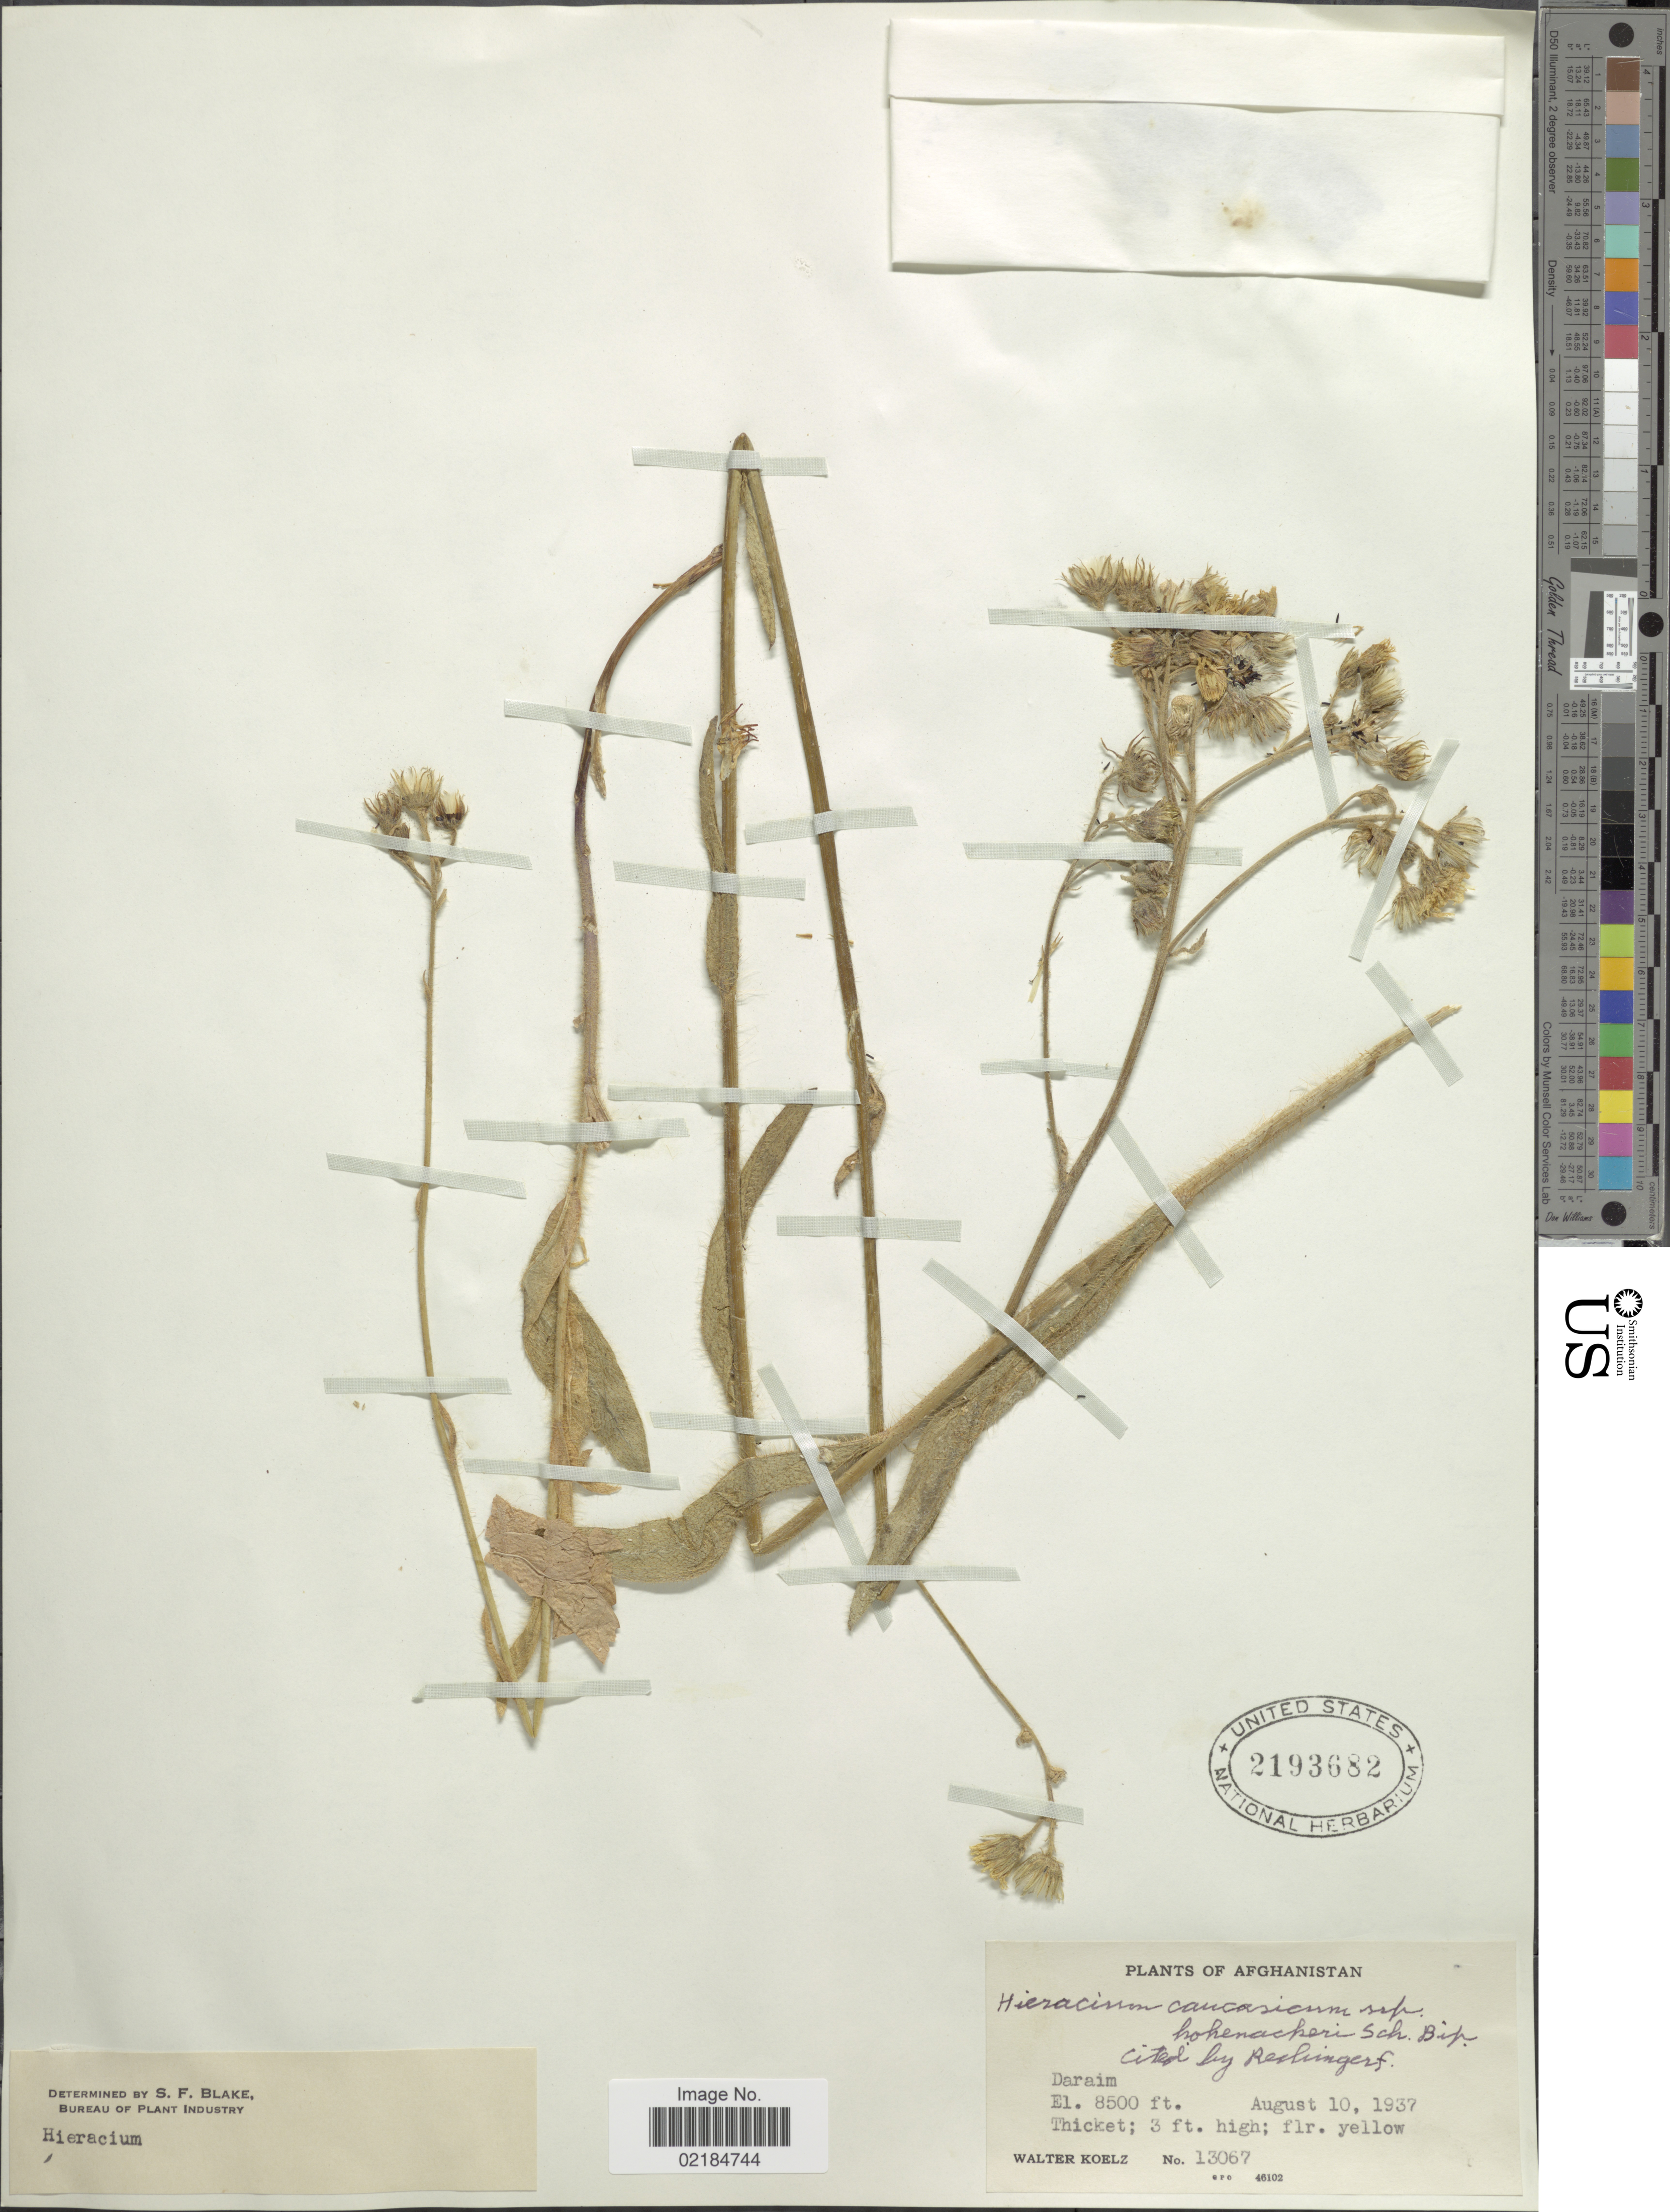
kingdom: Plantae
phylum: Tracheophyta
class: Magnoliopsida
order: Asterales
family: Asteraceae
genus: Hieracium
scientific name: Hieracium caucasicum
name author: Näg. & Peter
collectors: W. N. Koelz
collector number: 13067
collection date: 1937-08-10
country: Afghanistan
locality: Daraim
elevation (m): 2591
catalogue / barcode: US 2193682